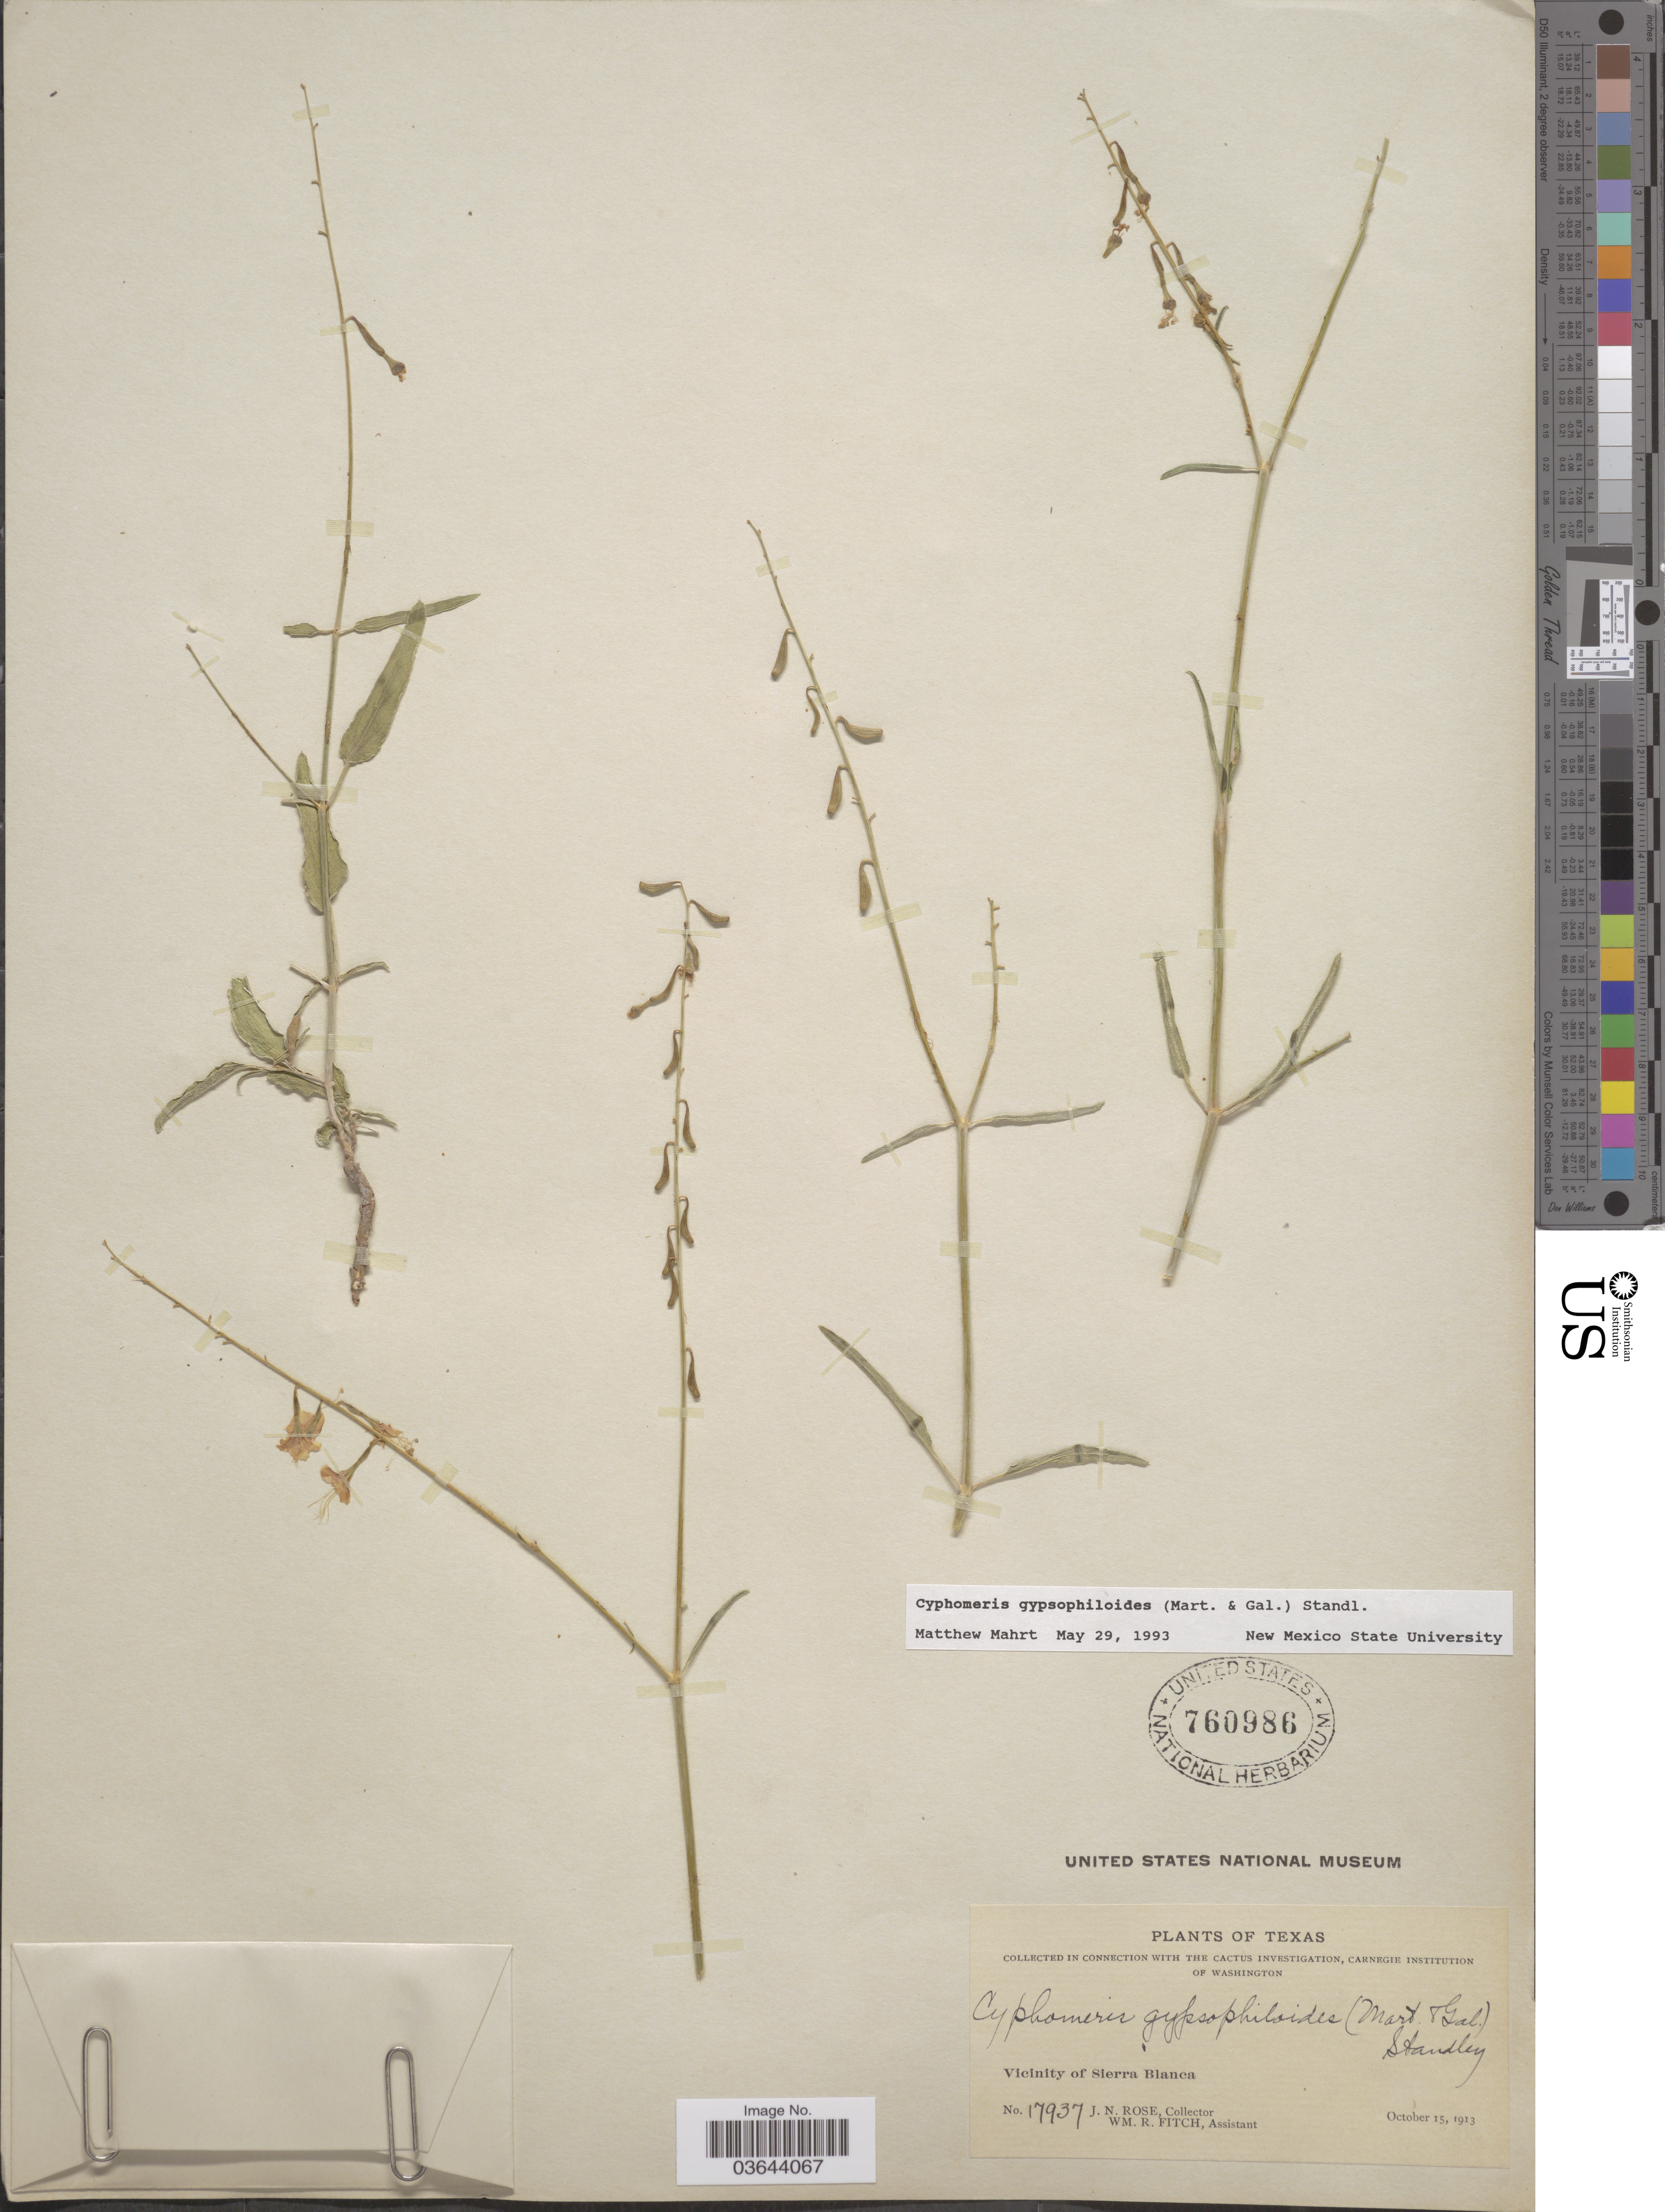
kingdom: Plantae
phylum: Tracheophyta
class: Magnoliopsida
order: Caryophyllales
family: Nyctaginaceae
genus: Cyphomeris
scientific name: Cyphomeris gypsophiloides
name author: (M. Martens & Galeotti) Standl.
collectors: J. N. Rose & W. R. Fitch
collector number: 17937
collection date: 1913-10-15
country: United States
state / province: Texas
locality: Vicinity of Sierra Blanca.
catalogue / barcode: US 760986